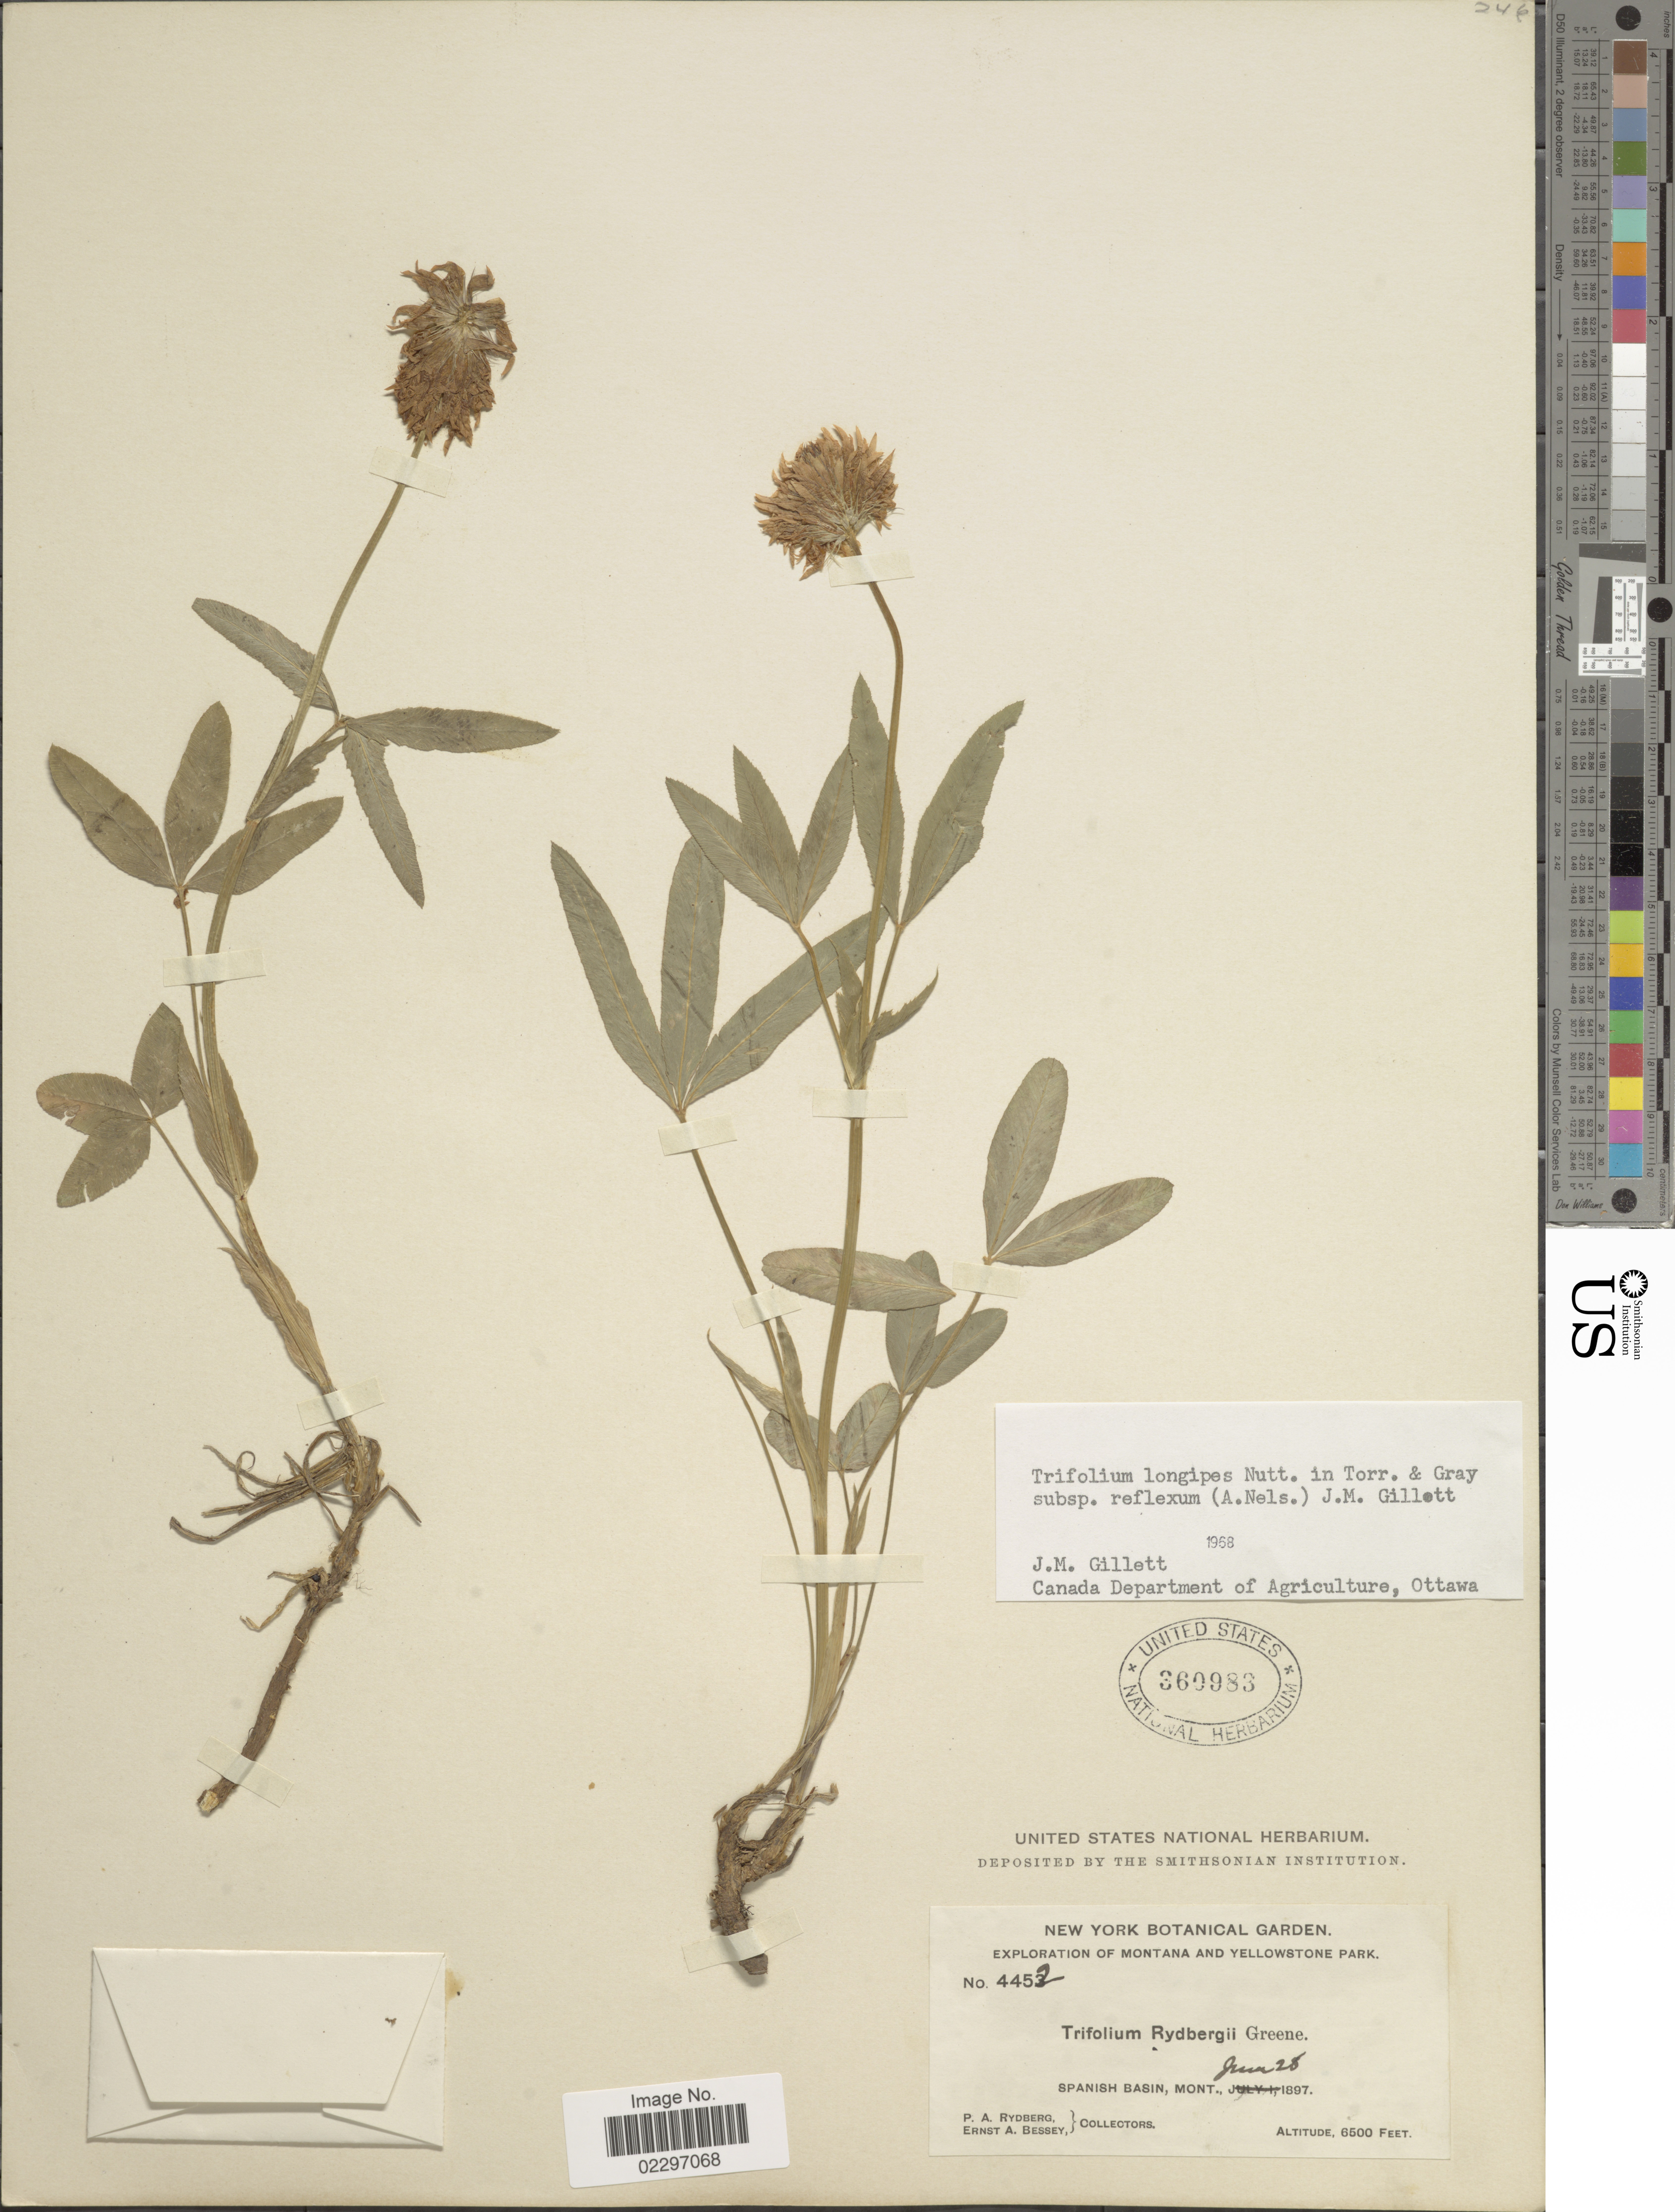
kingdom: Plantae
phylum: Tracheophyta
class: Magnoliopsida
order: Fabales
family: Fabaceae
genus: Trifolium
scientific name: Trifolium longipes subsp. reflexum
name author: (A. Nelson) J.M. Gillet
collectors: P. A. Rydberg & E. A. Bessey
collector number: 4452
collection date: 1897-06-28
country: United States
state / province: Montana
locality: Montana and Yellowstone Park. Spanish Basin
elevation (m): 1981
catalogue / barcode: US 360983